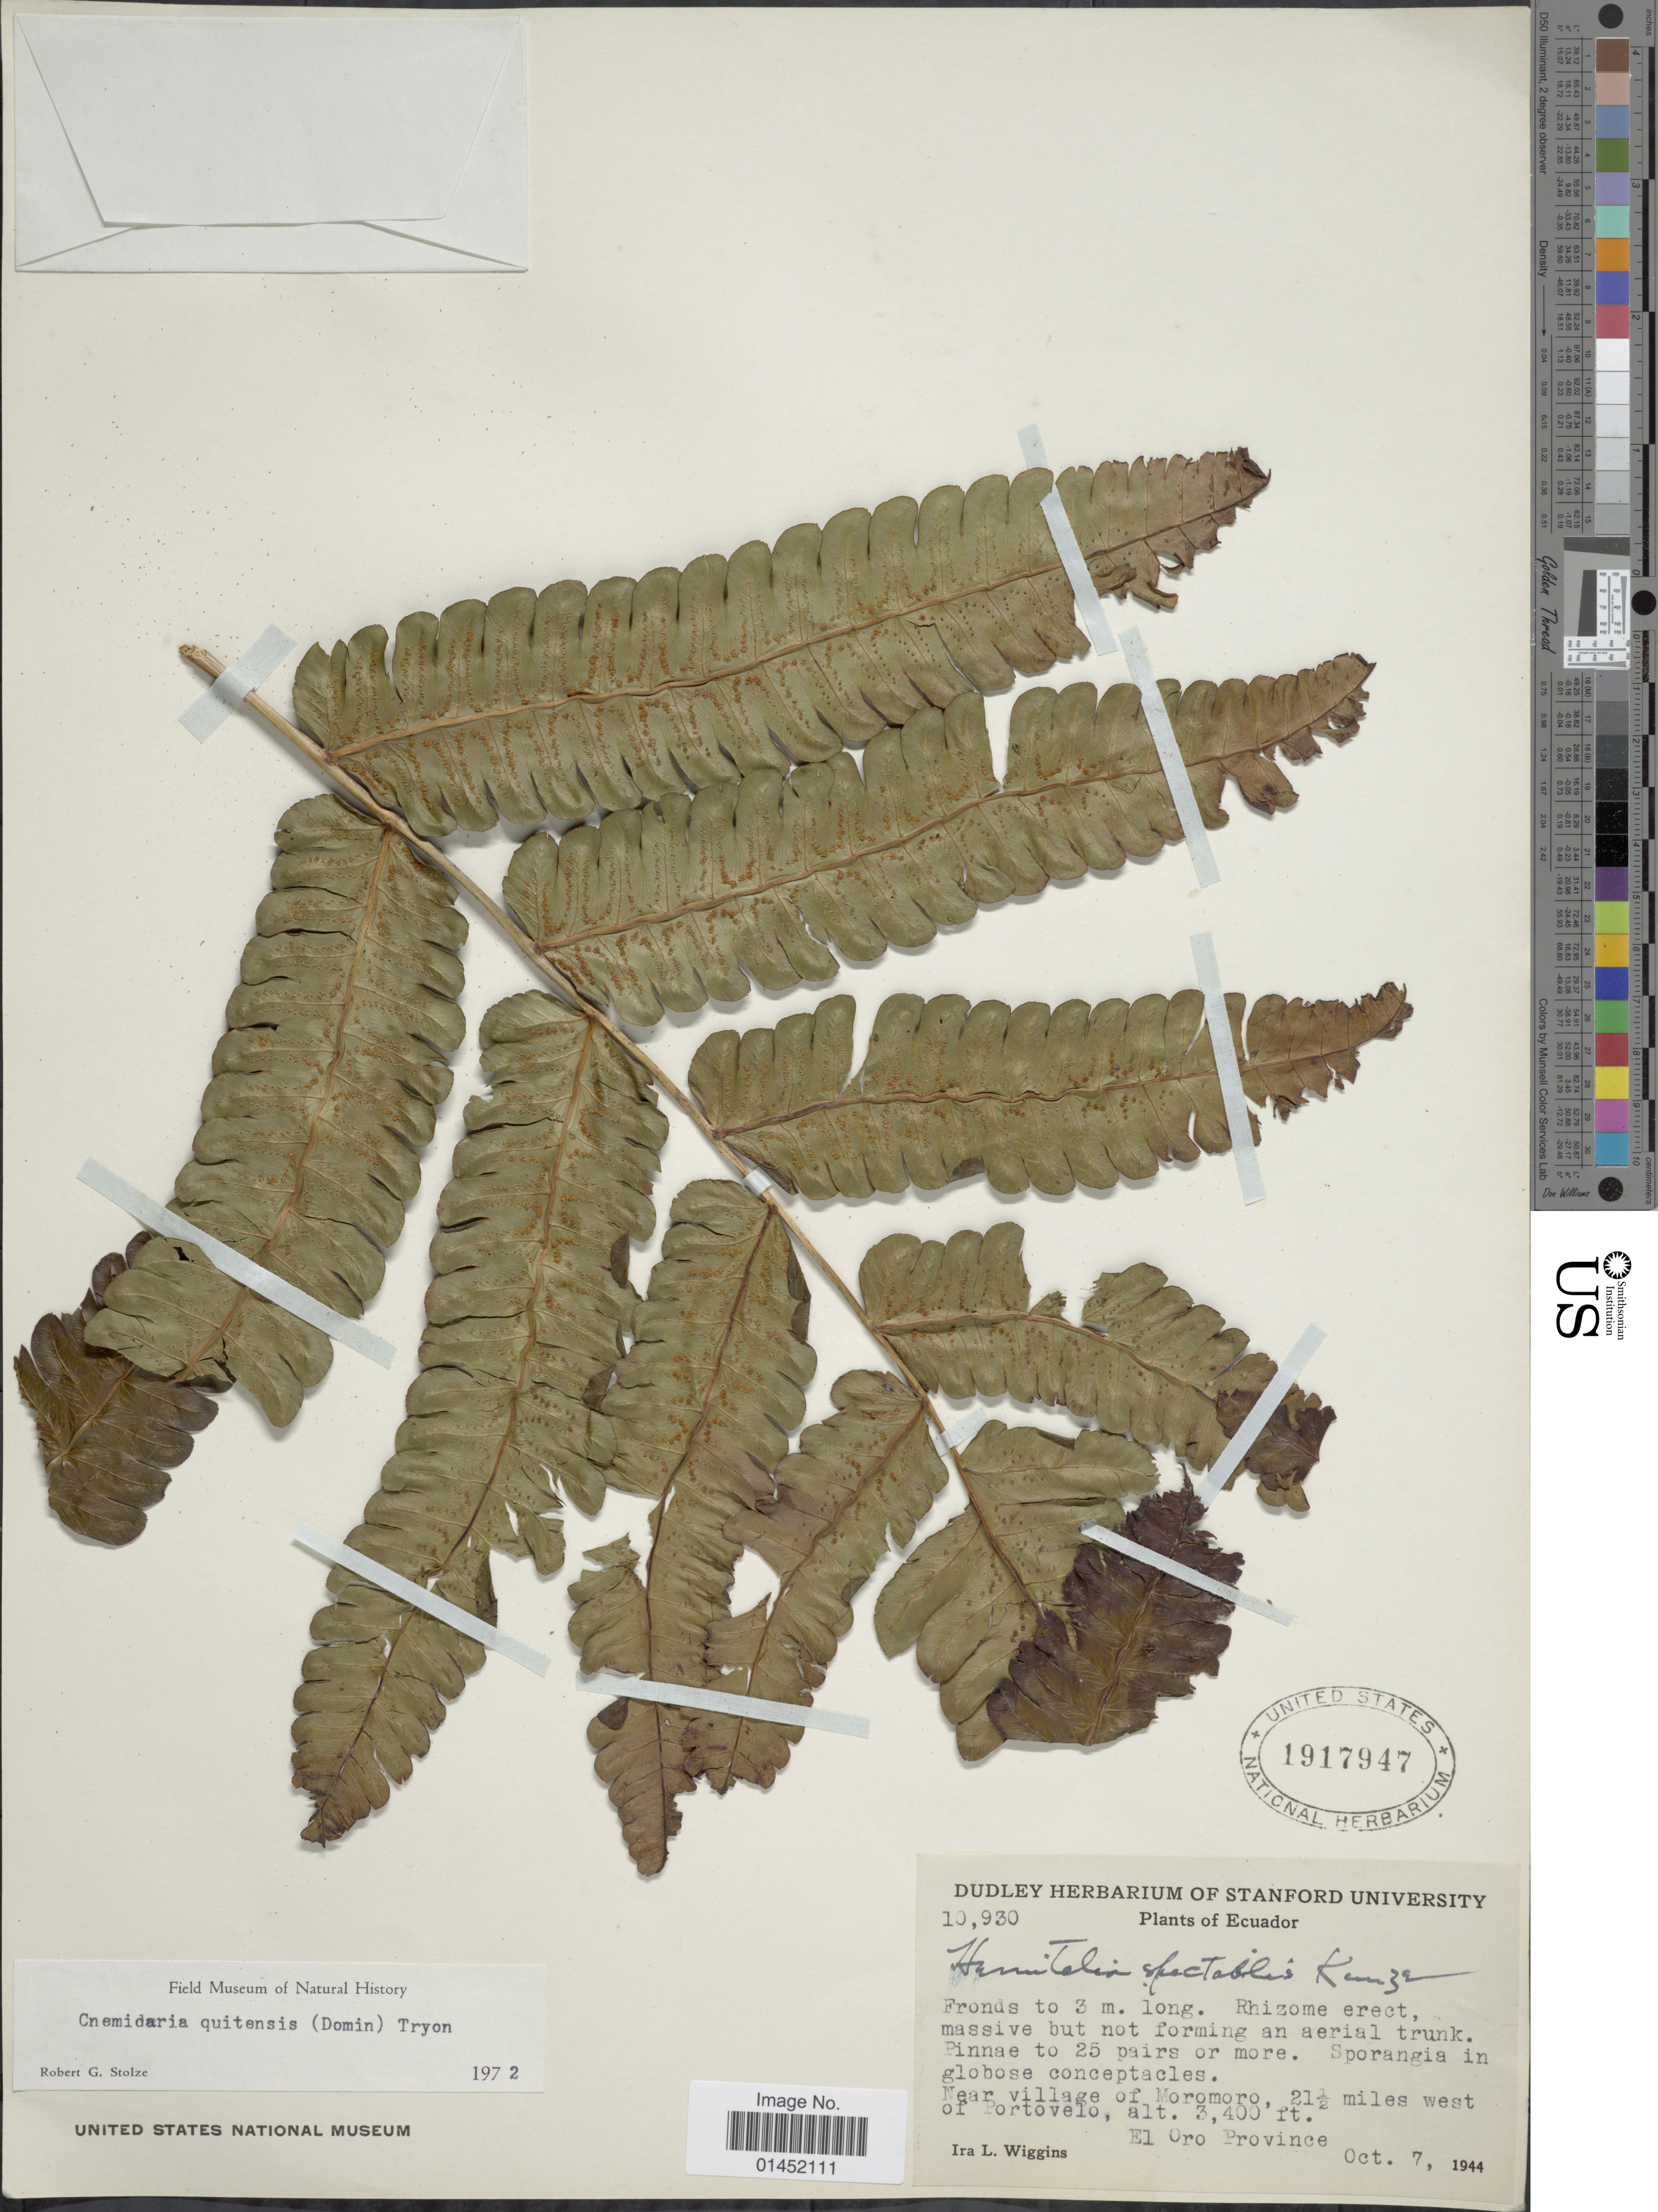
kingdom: Plantae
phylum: Tracheophyta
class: Polypodiopsida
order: Cyatheales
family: Cyatheaceae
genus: Cyathea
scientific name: Cyathea quitensis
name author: C. Chr.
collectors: I. L. Wiggins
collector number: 10930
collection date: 1944-10-07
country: Ecuador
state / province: El Oro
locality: Near village of Moromore, 2½ miles west of Portovelo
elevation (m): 1036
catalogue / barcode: US 1917947